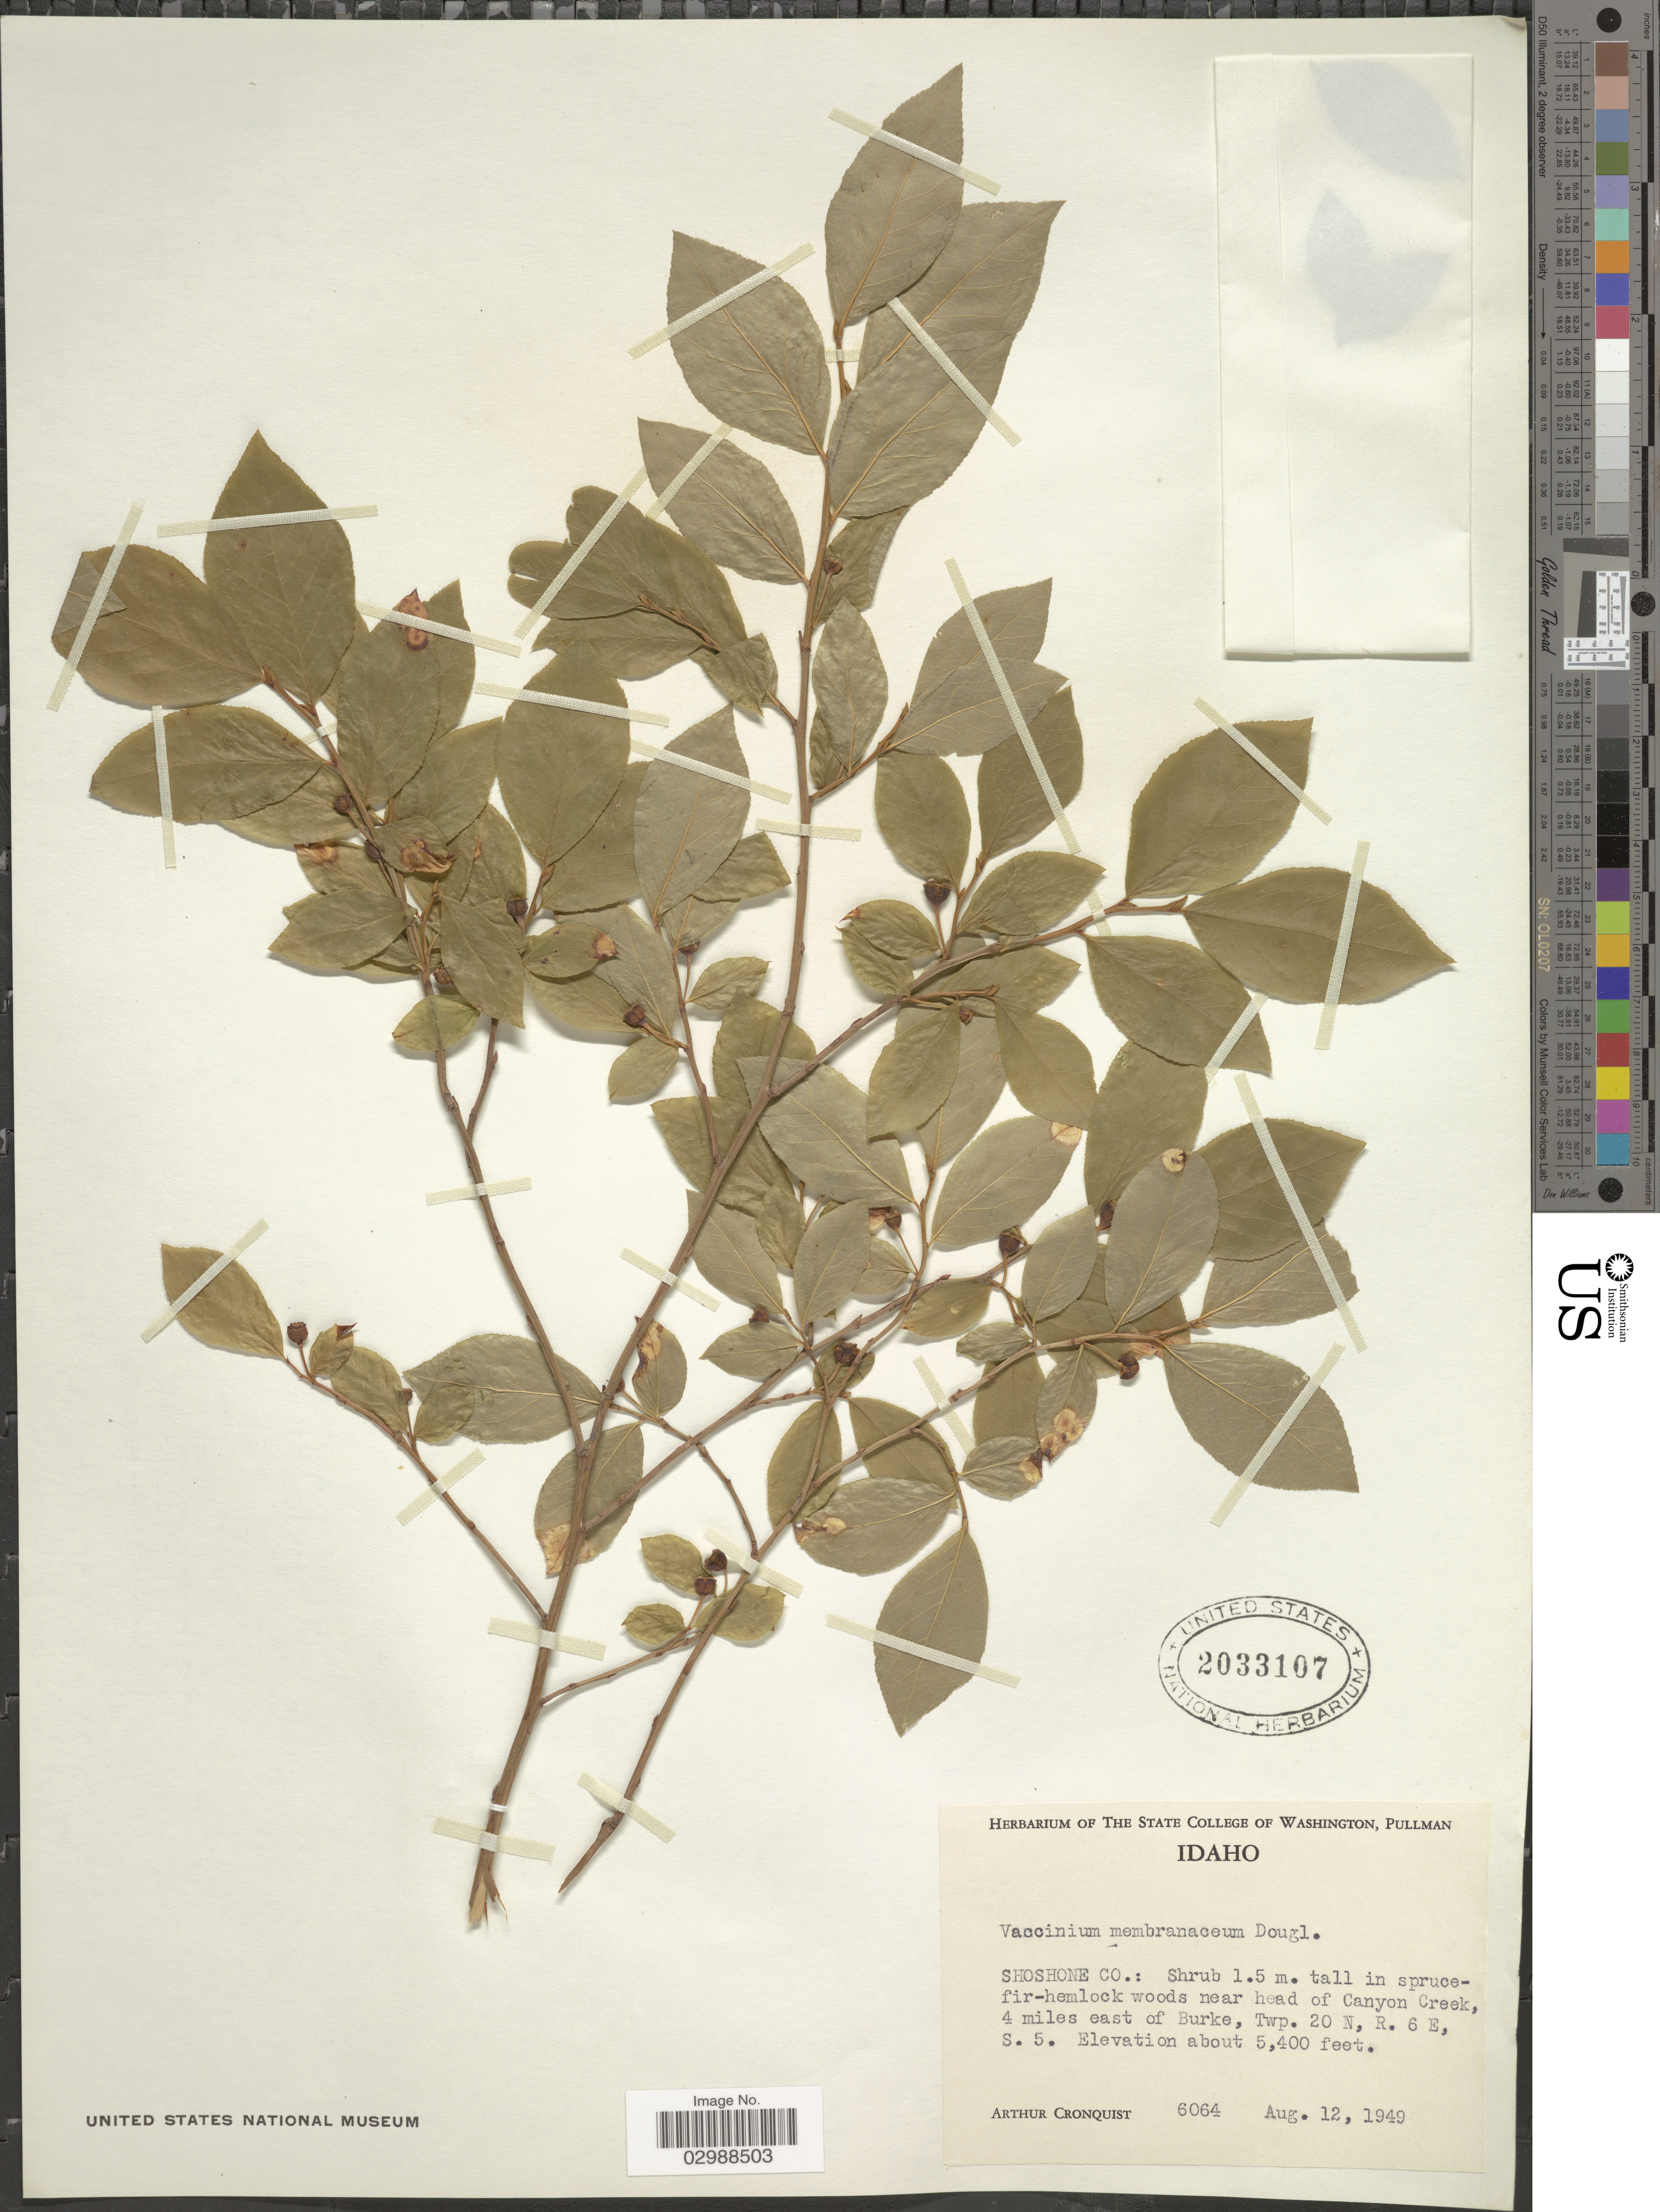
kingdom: Plantae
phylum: Tracheophyta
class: Magnoliopsida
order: Ericales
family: Ericaceae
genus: Vaccinium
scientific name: Vaccinium membranaceum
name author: Douglas ex Torr.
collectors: A. J. Cronquist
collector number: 6064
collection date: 1949-08-12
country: United States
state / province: Idaho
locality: Shoshone Co.: near head of Canyon Creek, 4 miles east of Burke, Twp. 20 N, R. 6 E, S. 5.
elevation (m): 1646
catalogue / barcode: US 2033107